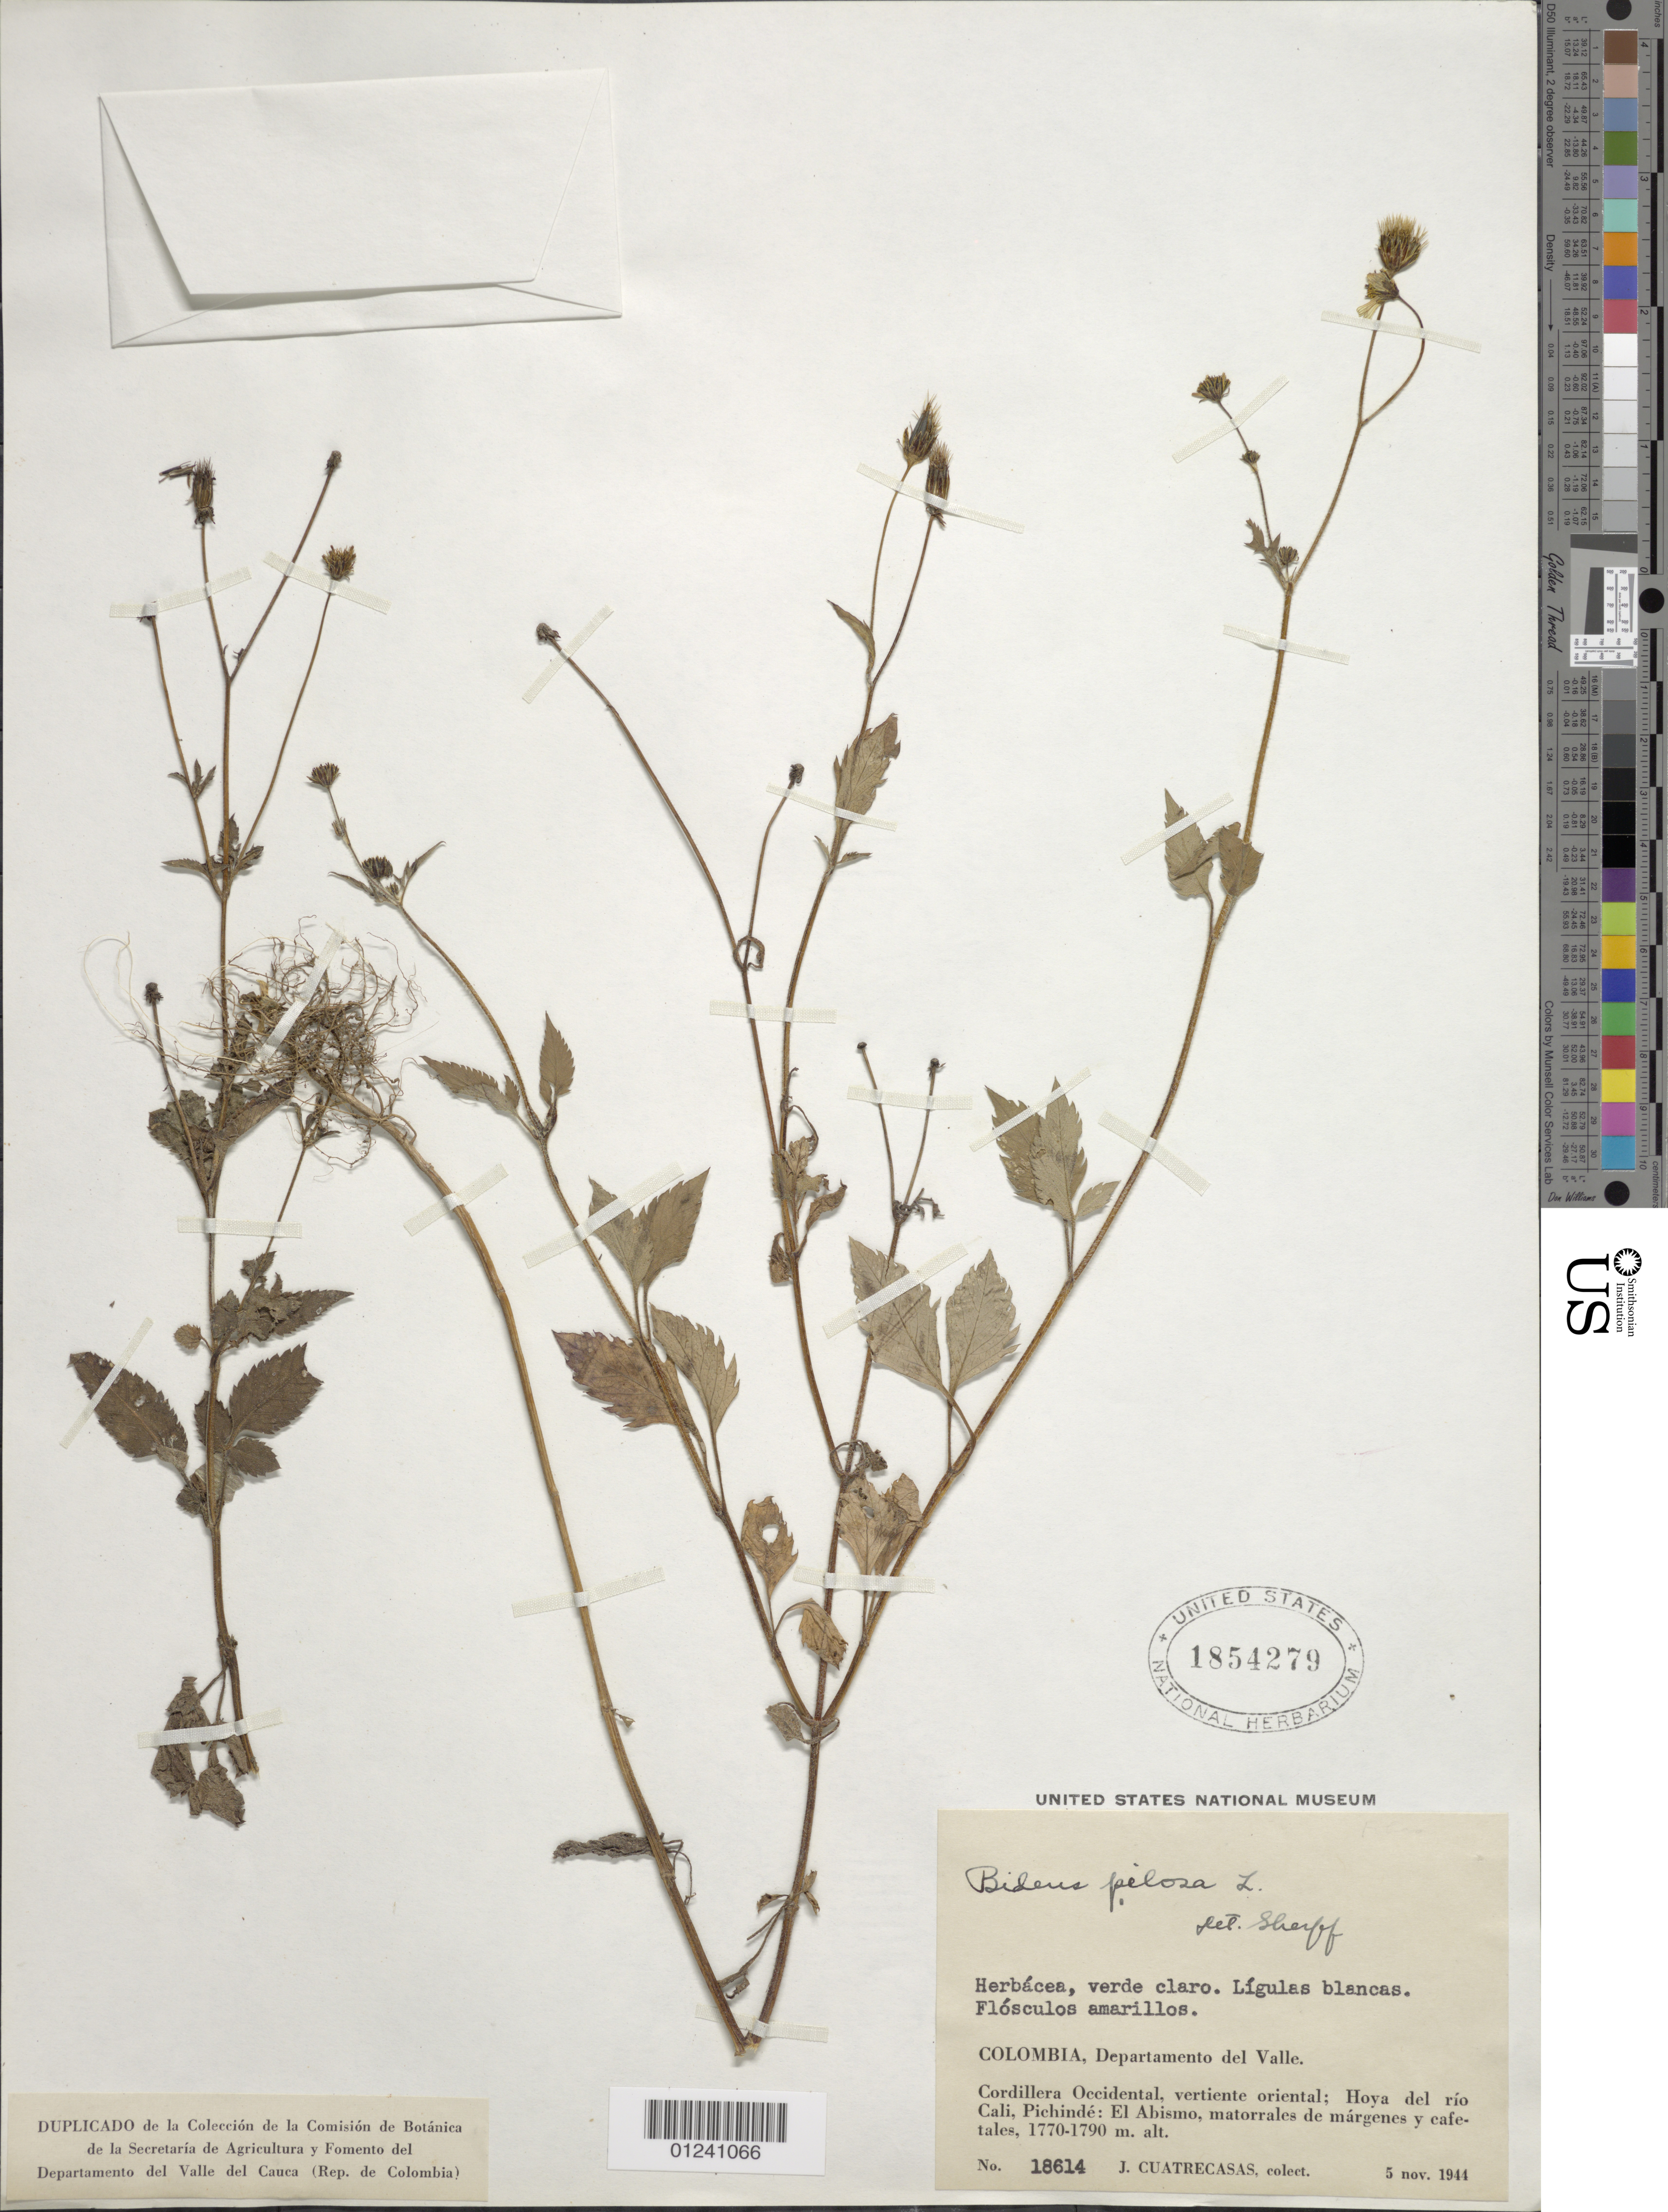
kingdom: Plantae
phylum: Tracheophyta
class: Magnoliopsida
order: Asterales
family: Asteraceae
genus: Bidens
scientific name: Bidens pilosa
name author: L.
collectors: J. Cuatrecasas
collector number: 18614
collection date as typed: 05 Nov 1944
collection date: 1944-11-05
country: Colombia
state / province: Valle del Cauca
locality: Cordillera Occidental, Vertiente Oriental; Hoya del Rio Cali, Pichinde: el Abismo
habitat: matorrales de márgenes y cafetales.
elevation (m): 1770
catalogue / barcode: US 1854279